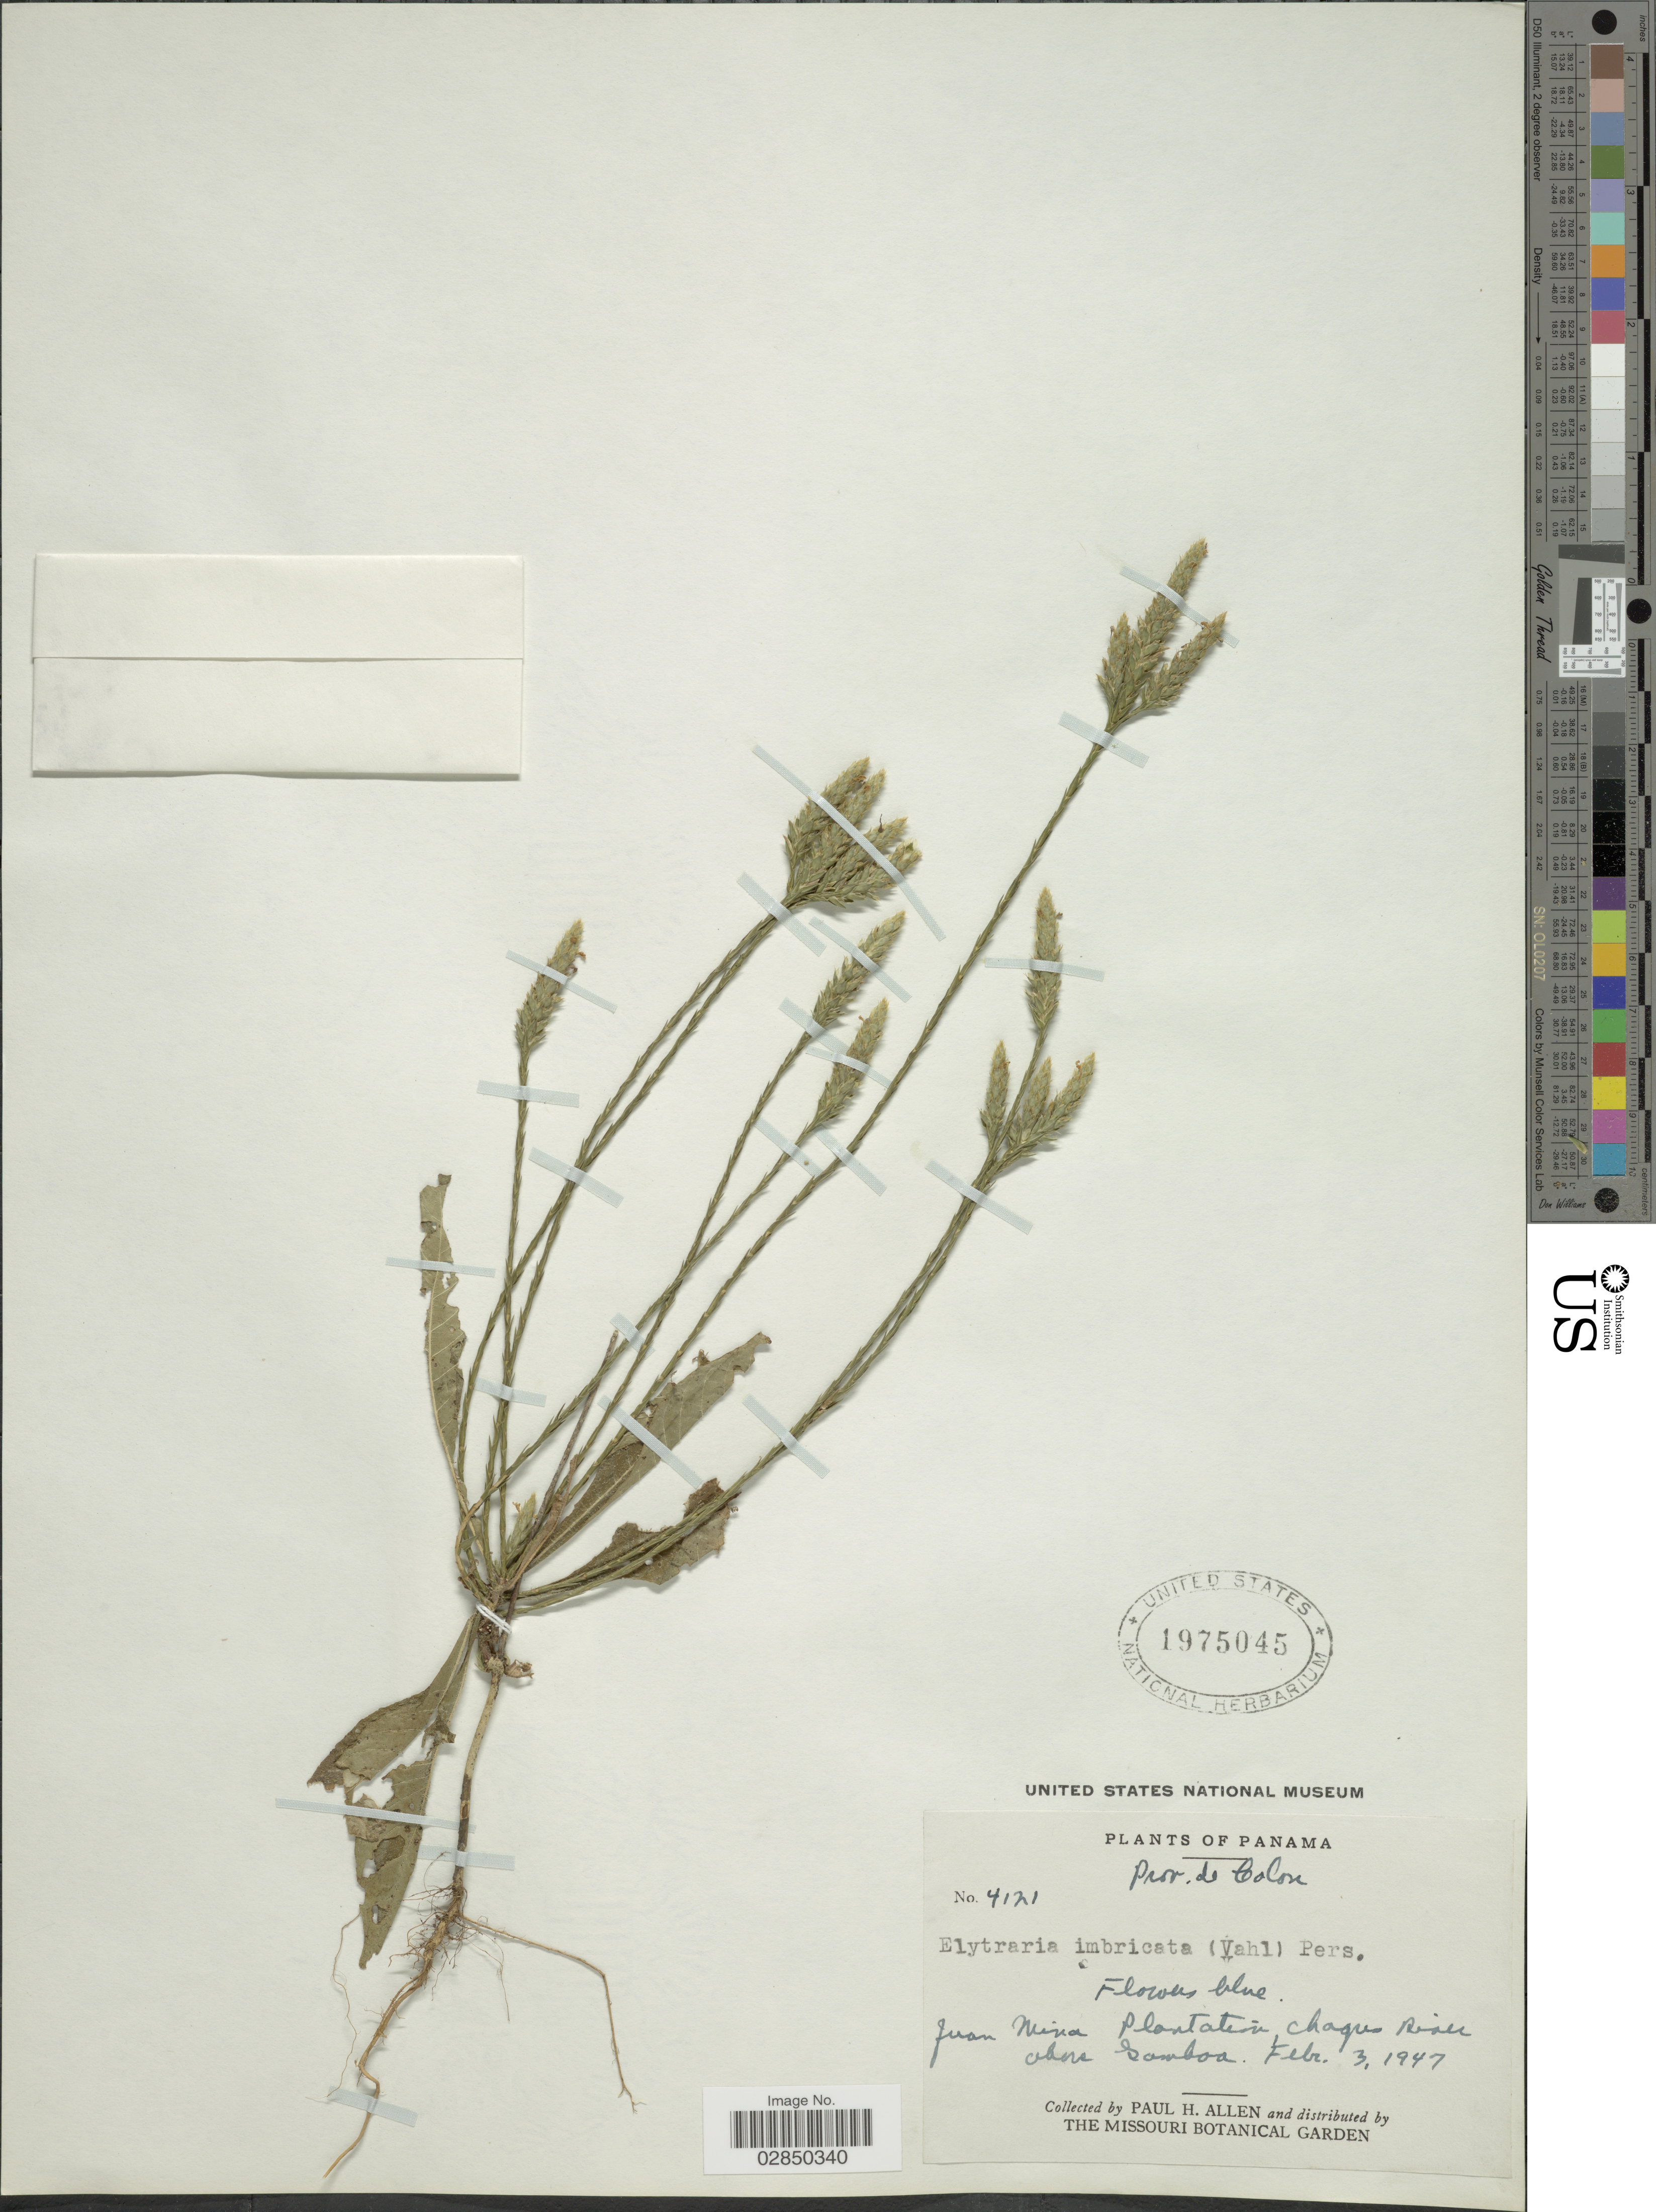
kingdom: Plantae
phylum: Tracheophyta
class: Magnoliopsida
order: Lamiales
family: Acanthaceae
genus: Elytraria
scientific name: Elytraria imbricata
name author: (Vahl) Pers.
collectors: P. H. Allen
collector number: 4121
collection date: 1947-02-03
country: Panama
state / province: Colón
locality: From Mina plantation chagres river above Samboa.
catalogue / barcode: US 1975045